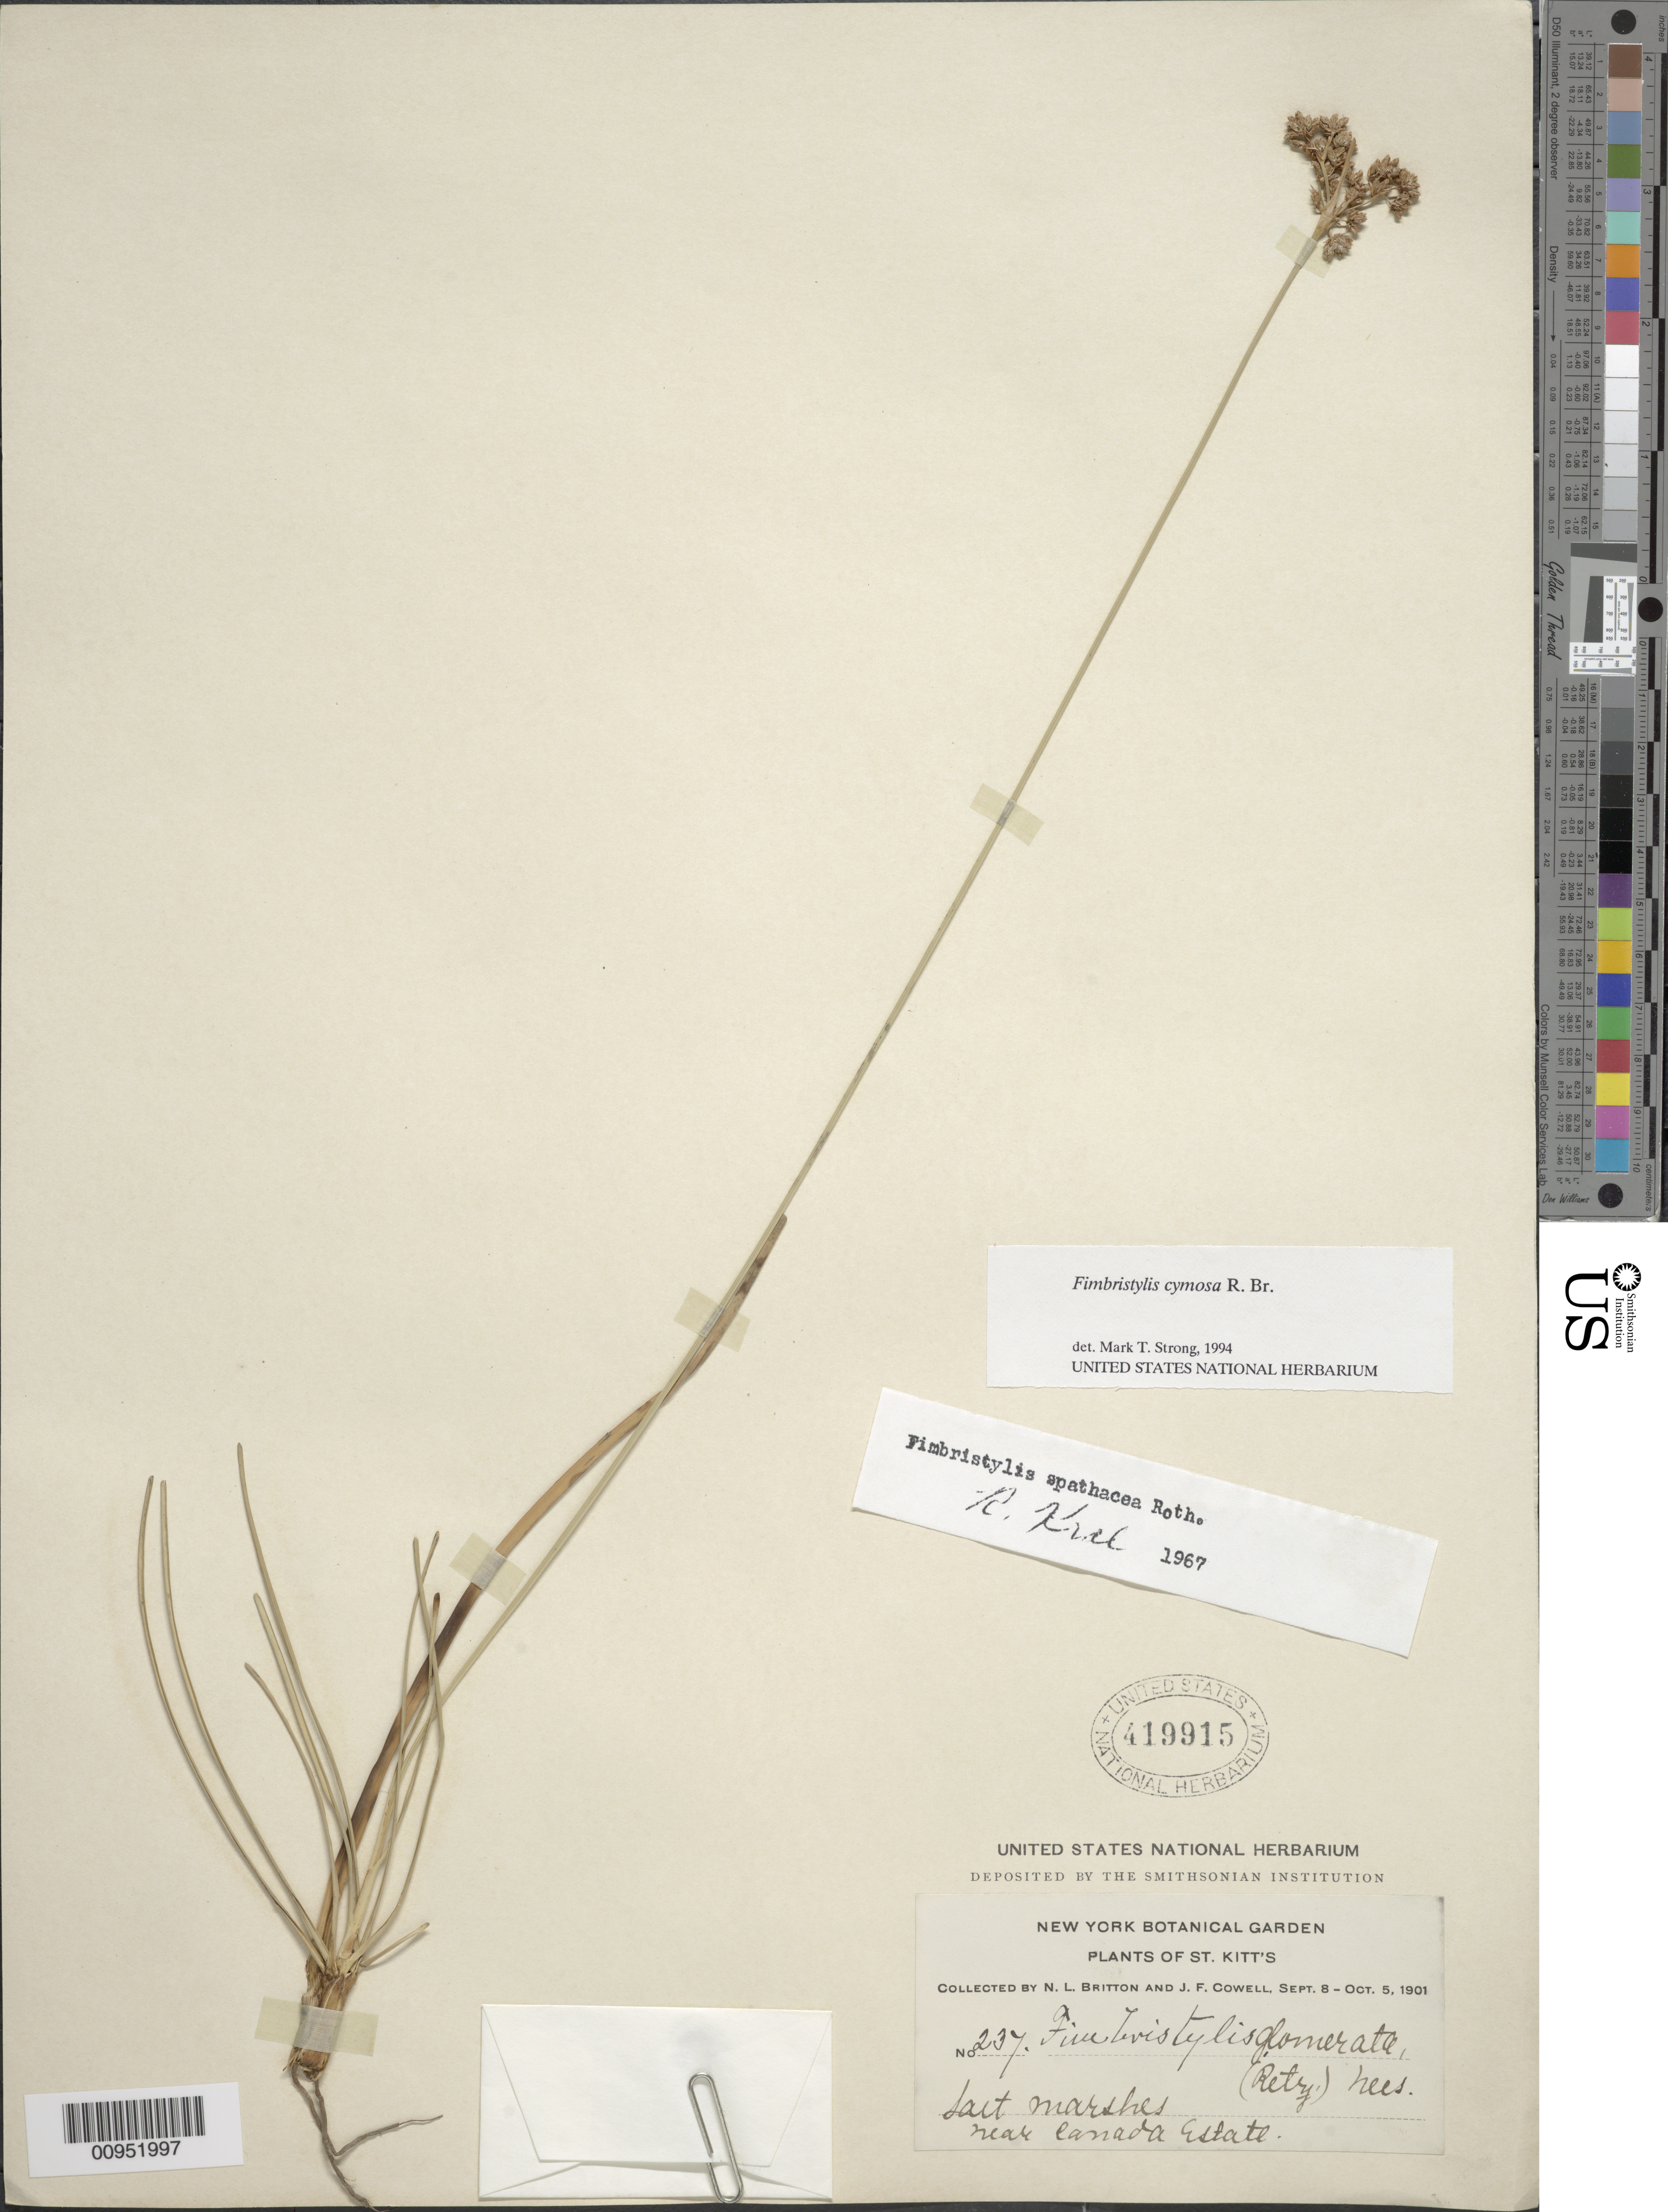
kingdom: Plantae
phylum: Tracheophyta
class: Liliopsida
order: Poales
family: Cyperaceae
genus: Fimbristylis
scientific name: Fimbristylis cymosa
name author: R. Br.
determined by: Strong, M. T., (US), Smithsonian Institution - National Museum of Natural History (UNITED STATES)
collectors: N. Britton & J. F. Cowell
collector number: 237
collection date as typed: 08 Sep 1901 to 05 Oct 1901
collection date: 1901-09-08/1901-10-05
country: St. Christopher-Nevis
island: St. Christopher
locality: Salt marshes near Canada Estate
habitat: Salt marshes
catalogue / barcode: US 419915